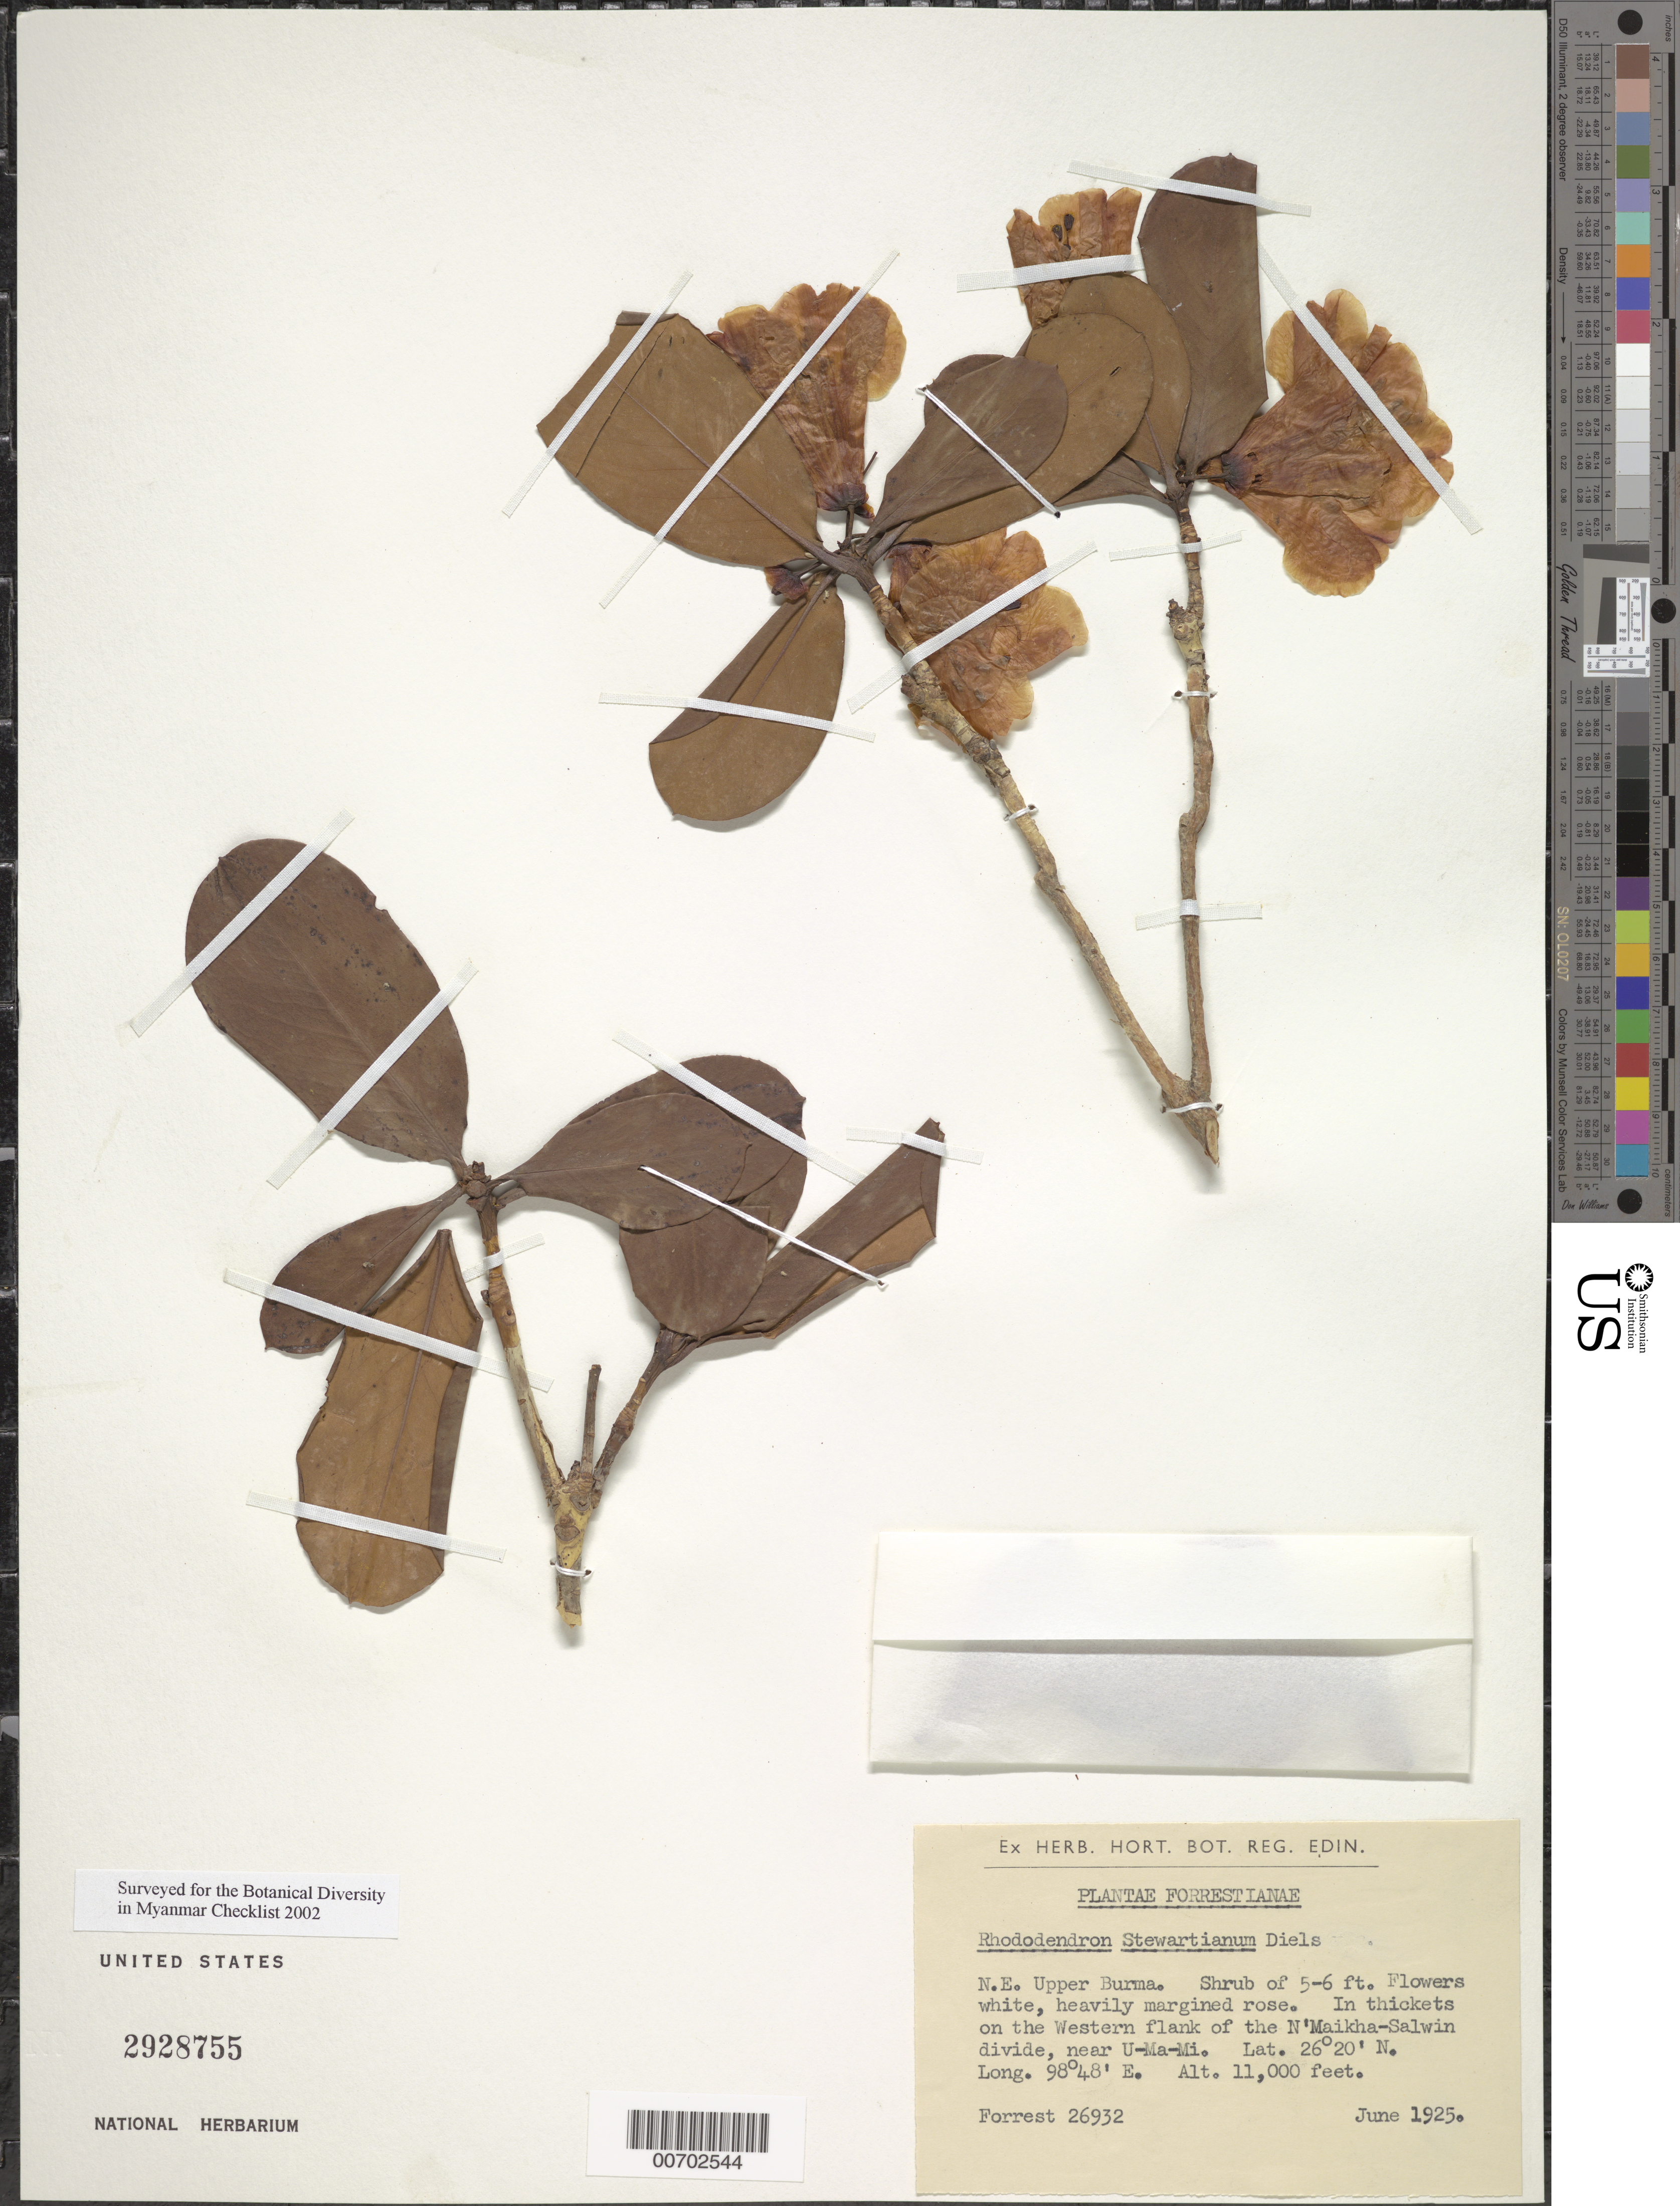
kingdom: Plantae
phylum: Tracheophyta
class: Magnoliopsida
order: Ericales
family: Ericaceae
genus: Rhododendron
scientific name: Rhododendron stewartianum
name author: Diels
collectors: G. Forrest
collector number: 26932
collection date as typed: Jun 1925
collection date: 1925-06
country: Myanmar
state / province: Kachin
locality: N'Maikha-Salwin Divide, W flank, near U-ma-mi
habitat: In thickets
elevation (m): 3353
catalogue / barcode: US 2928755